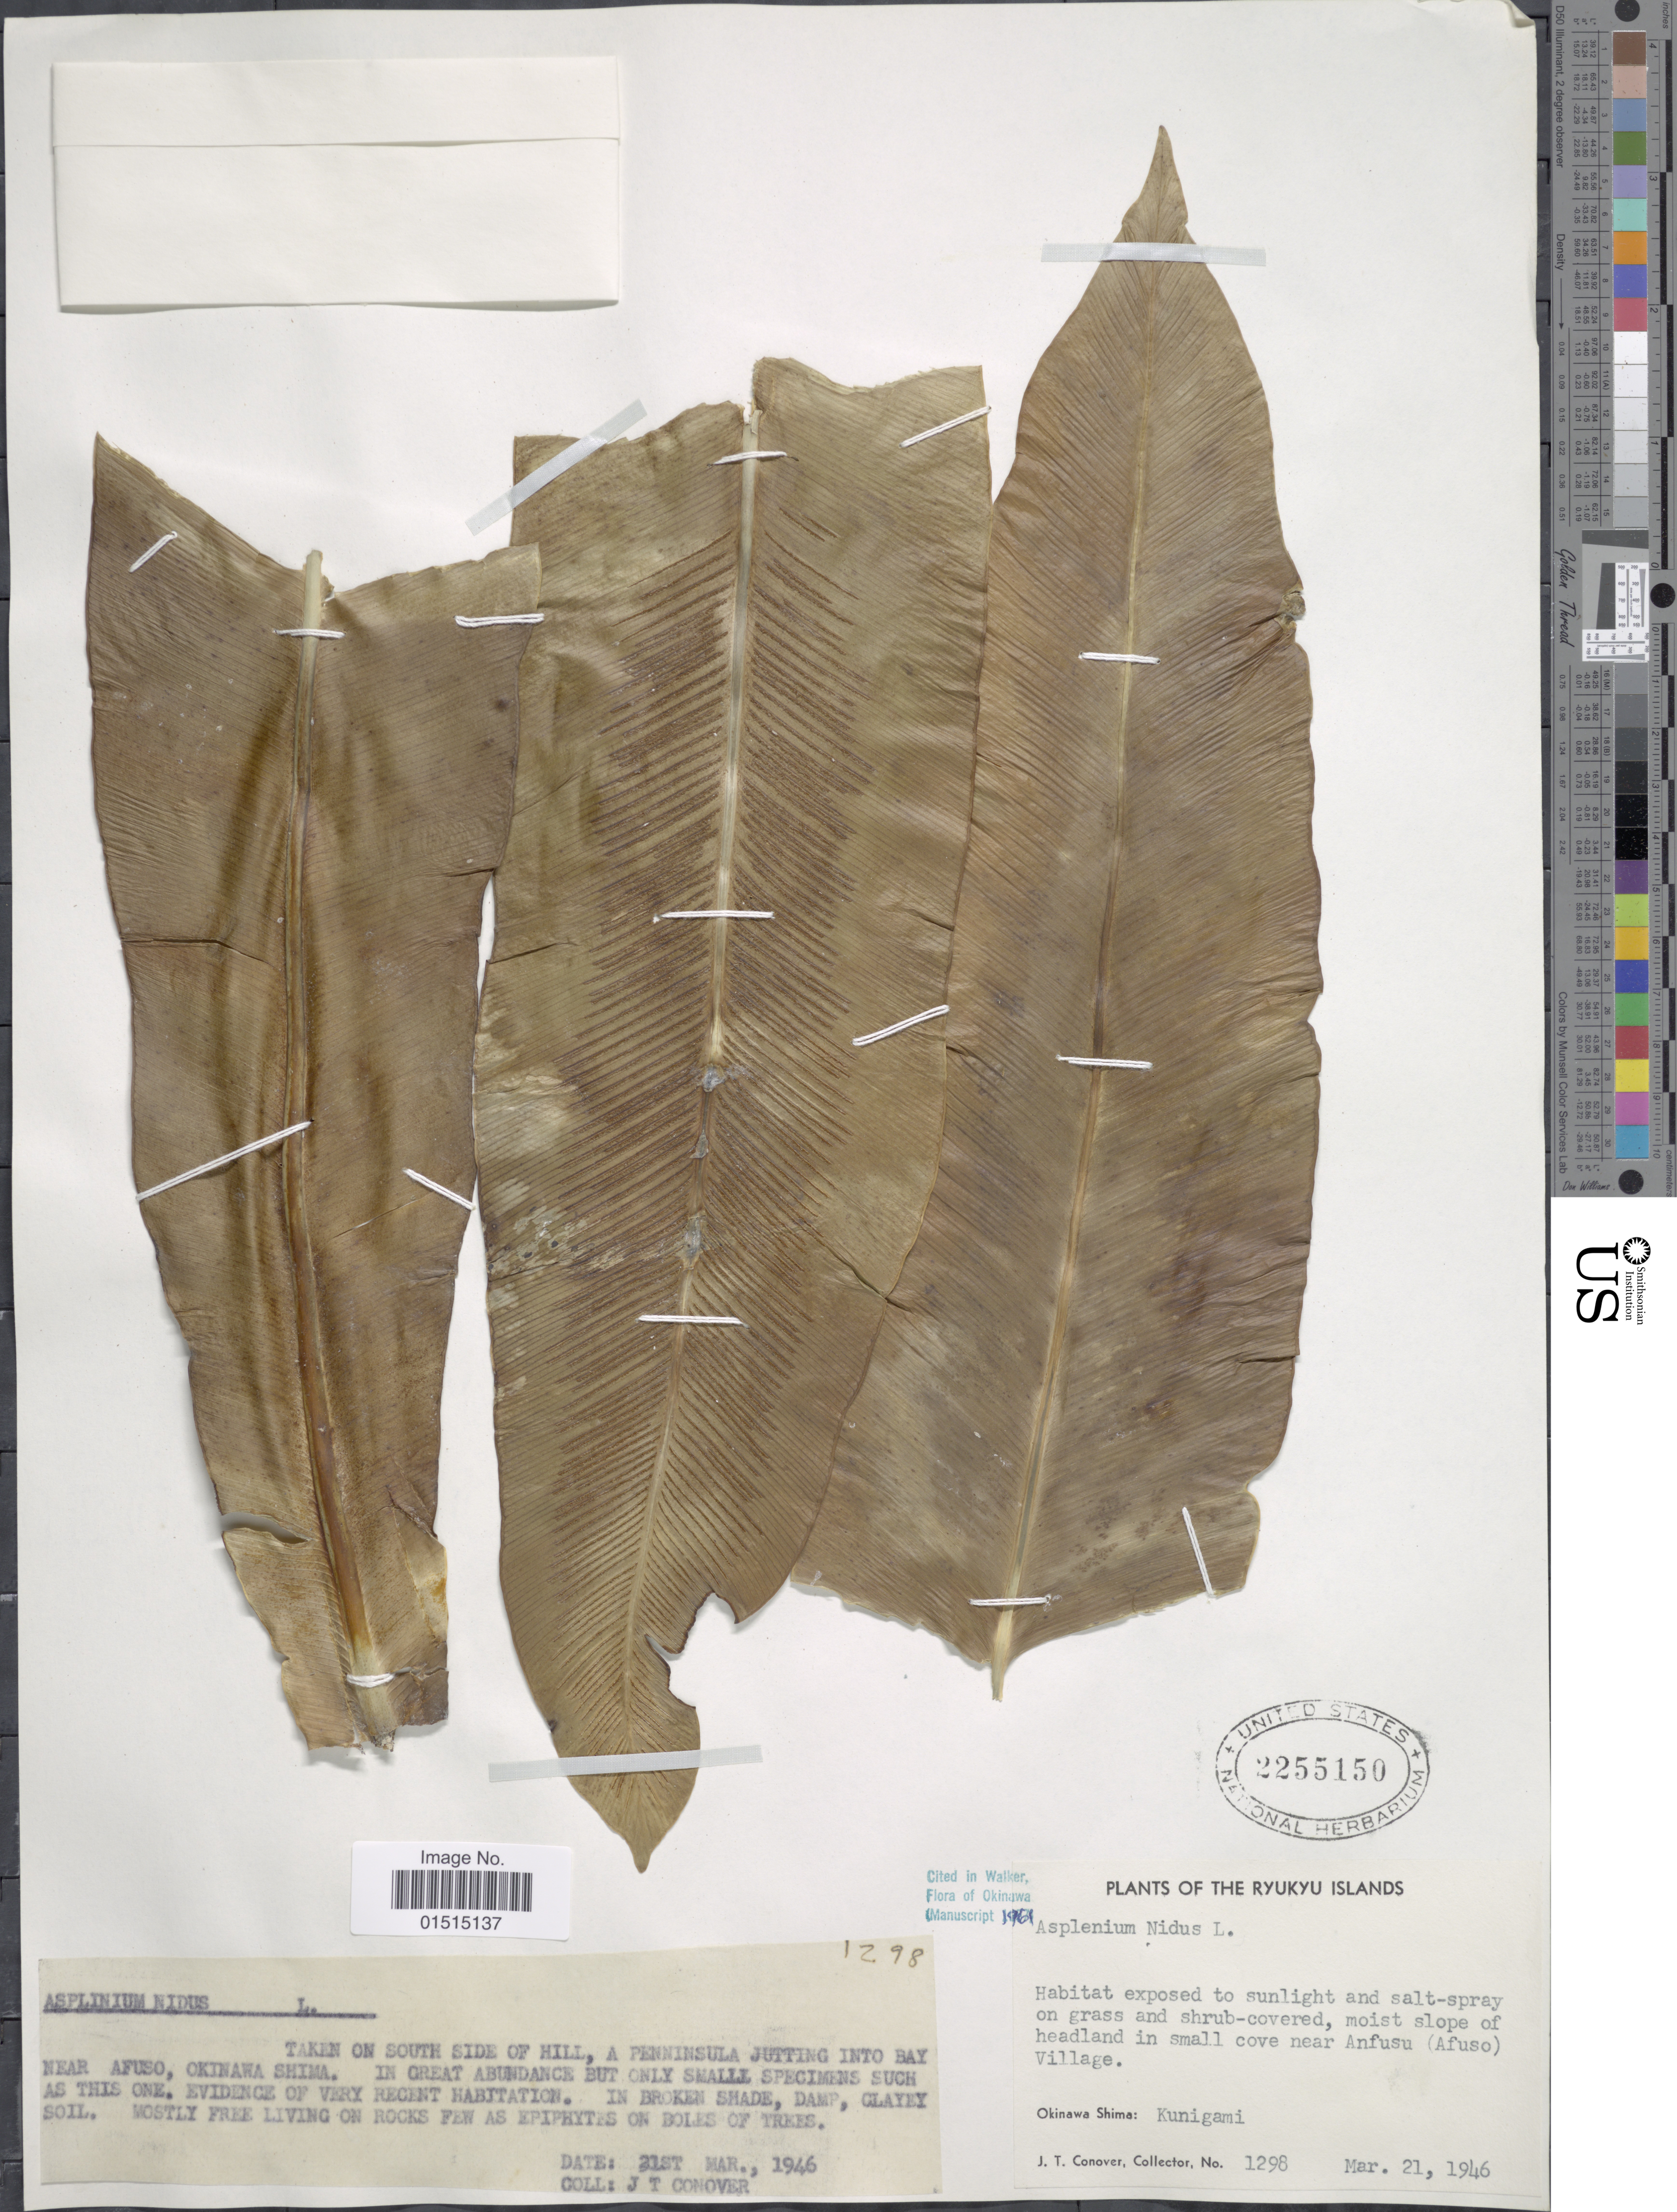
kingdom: Plantae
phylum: Tracheophyta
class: Polypodiopsida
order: Polypodiales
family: Aspleniaceae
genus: Asplenium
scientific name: Asplenium nidus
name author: L.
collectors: J. T. Conover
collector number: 1298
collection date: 1946-03-21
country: Japan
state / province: Okinawa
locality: Ryukyu Islands, Habitat exposed to sunlight and salt spray on grass and shrub covered, moist slope of headland in small cove near Anfusu (Afuso) Village. Okinawa Shima: Kunigami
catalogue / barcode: US 2255150